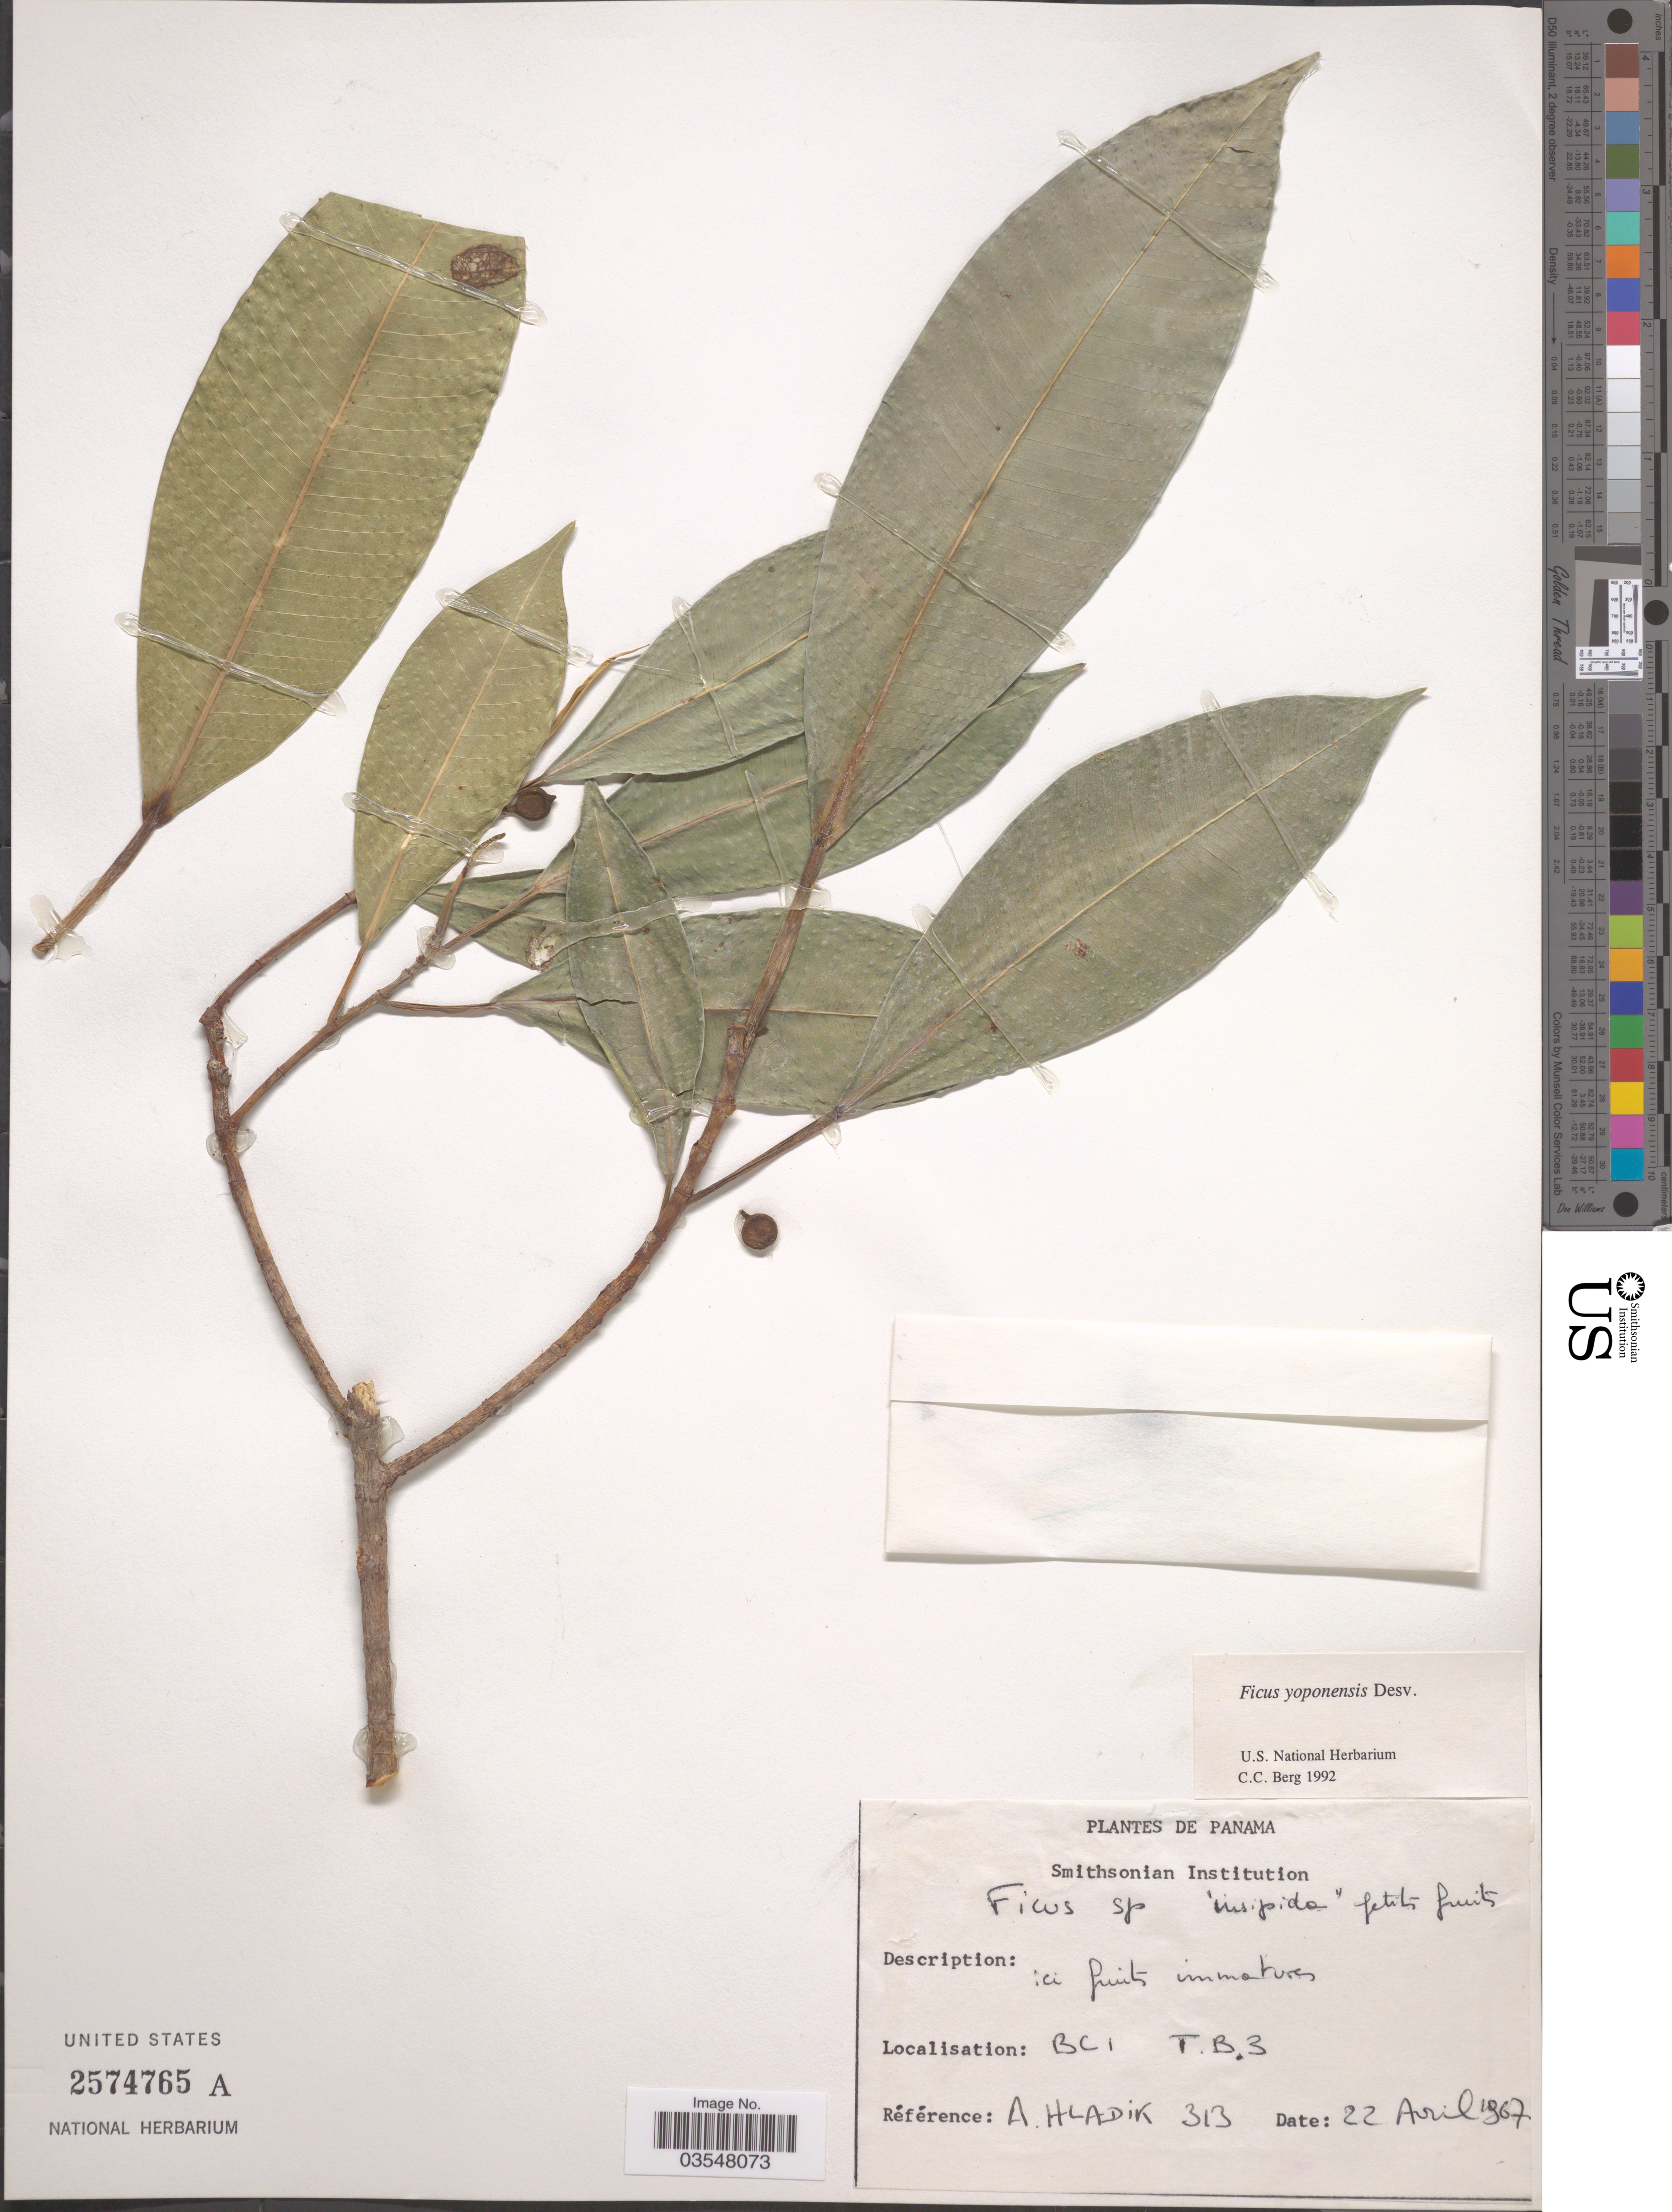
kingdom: Plantae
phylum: Tracheophyta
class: Magnoliopsida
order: Rosales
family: Moraceae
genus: Ficus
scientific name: Ficus yoponensis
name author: Desv.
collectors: A. Hladik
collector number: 313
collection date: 1967-04-22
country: Panama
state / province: Panamá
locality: BCI. T.B.3.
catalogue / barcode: US 2574765A